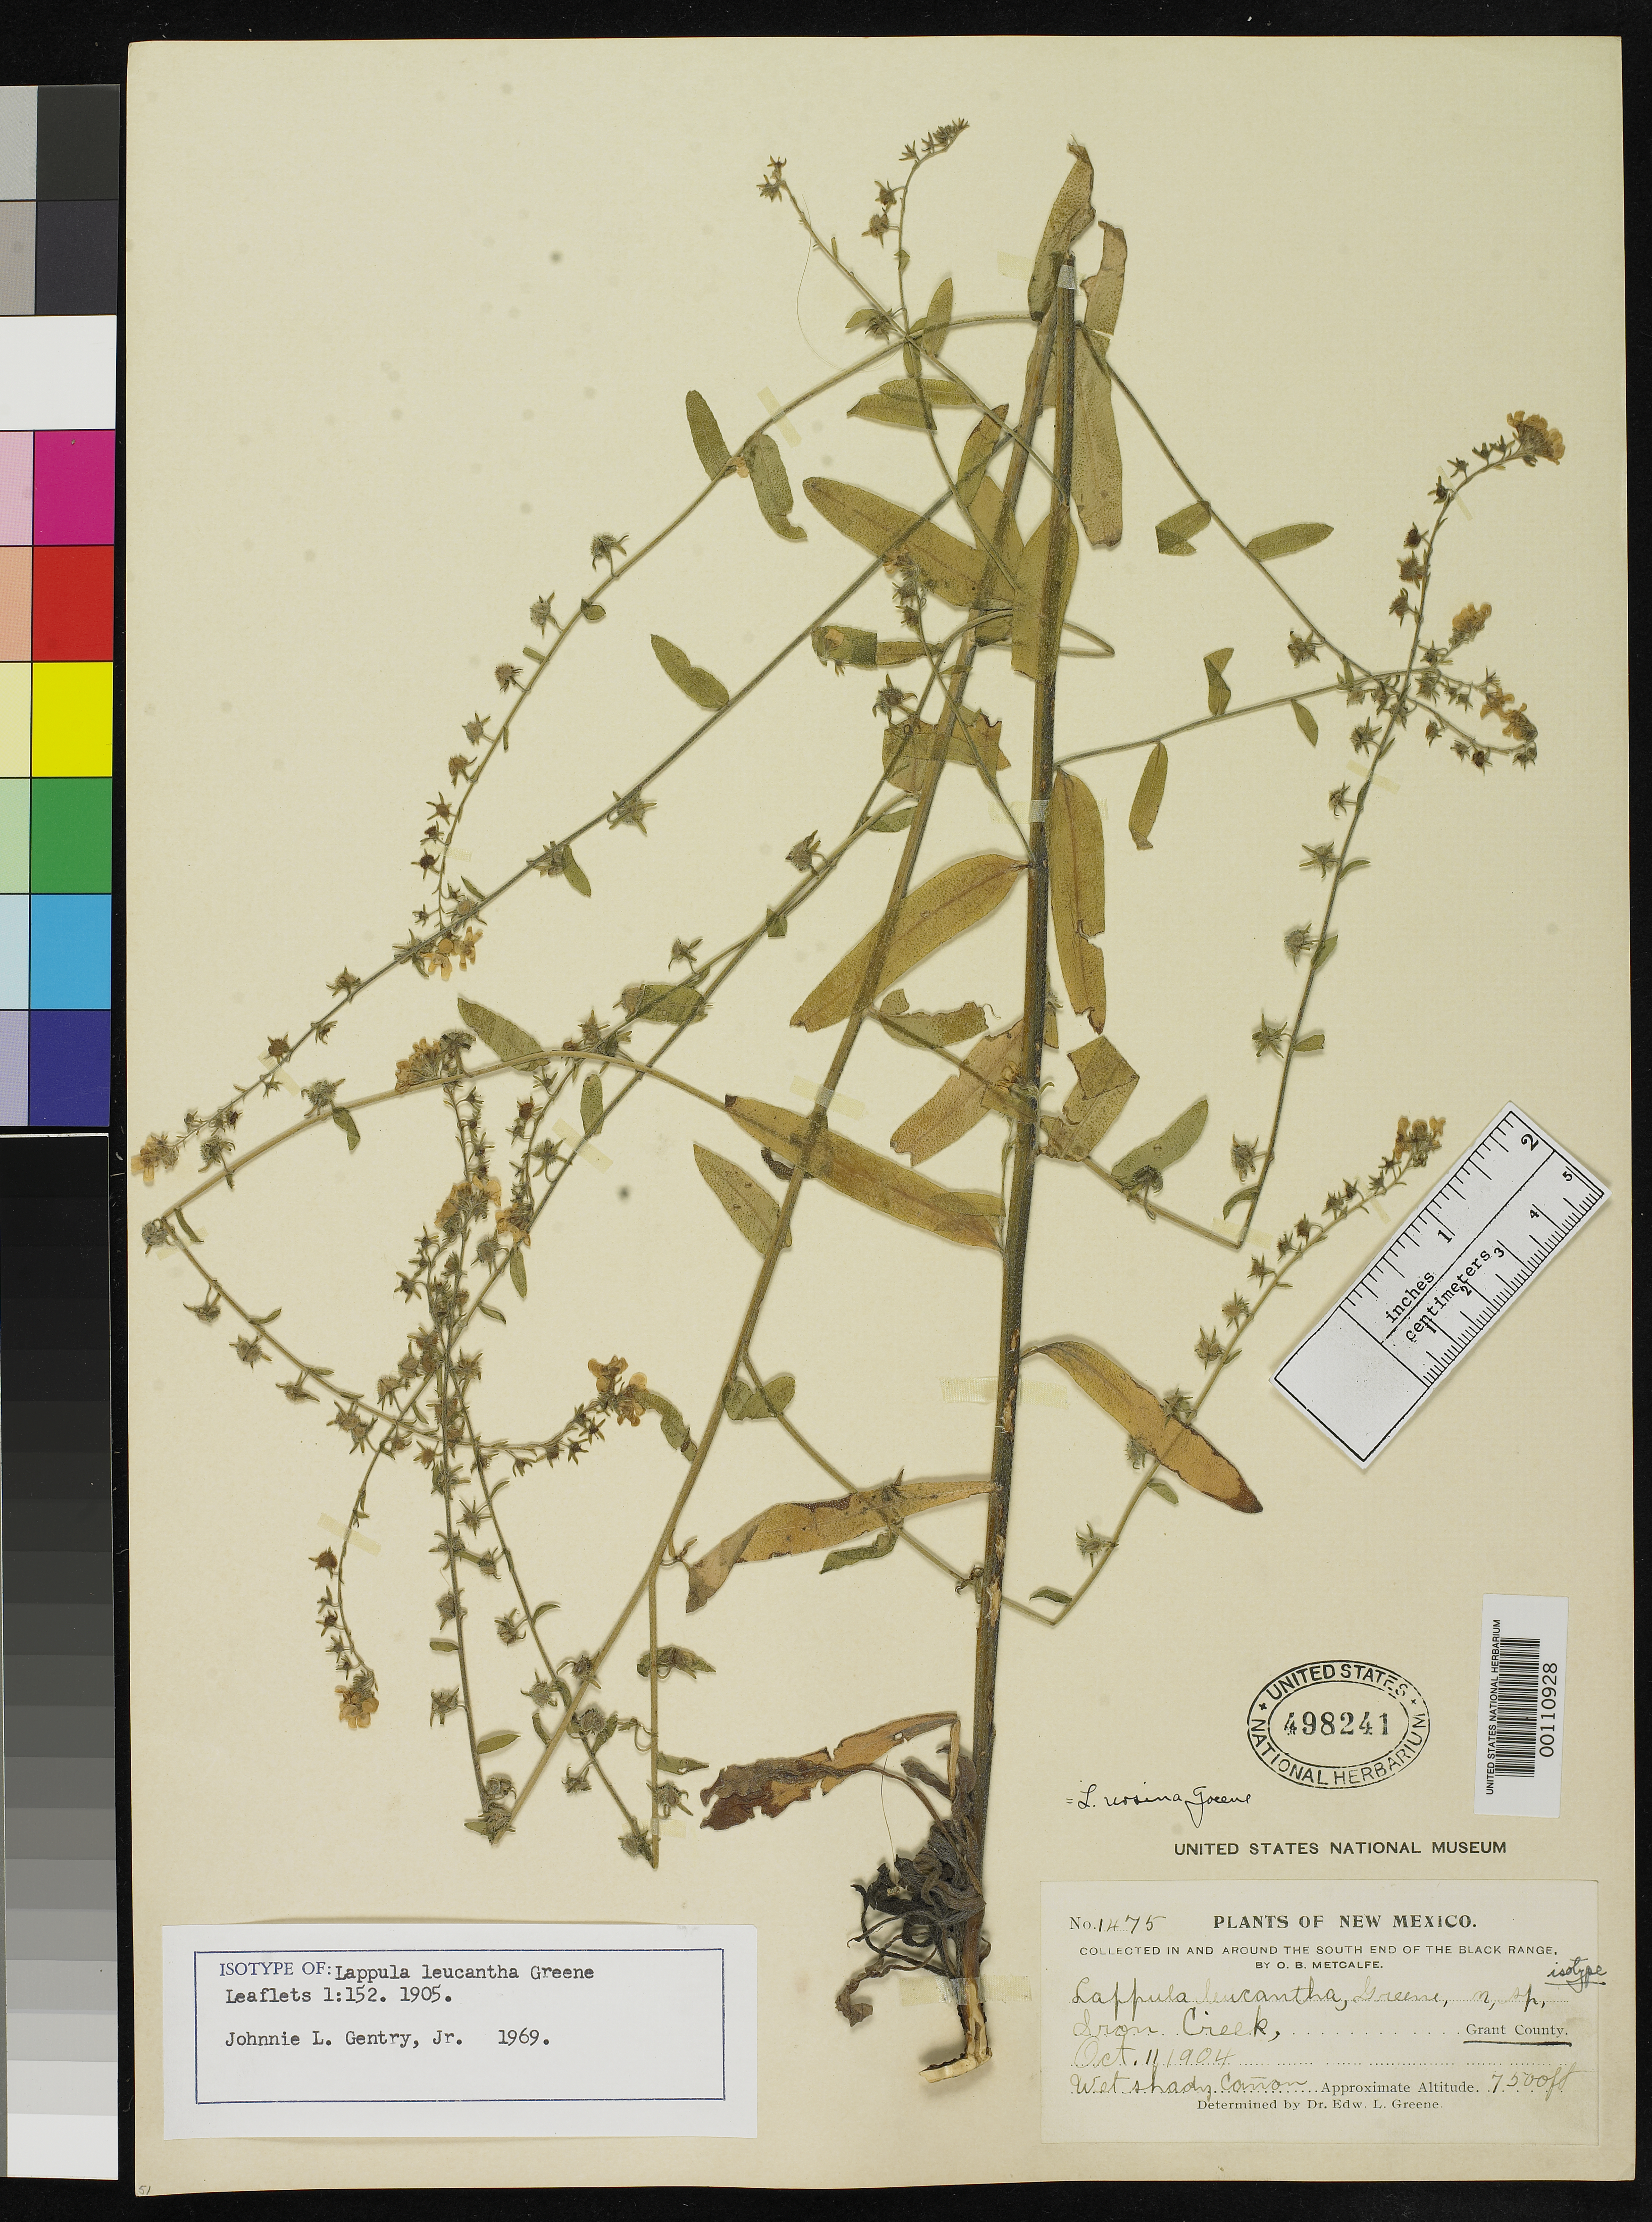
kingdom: Plantae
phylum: Tracheophyta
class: Magnoliopsida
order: Boraginales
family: Boraginaceae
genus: Lappula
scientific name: Lappula leucantha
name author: Greene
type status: Isotype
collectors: O. B. Metcalfe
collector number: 1475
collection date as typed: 11 Oct 1904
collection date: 1904-10-11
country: United States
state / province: New Mexico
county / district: Grant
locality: Iron Creek.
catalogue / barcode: US 498241